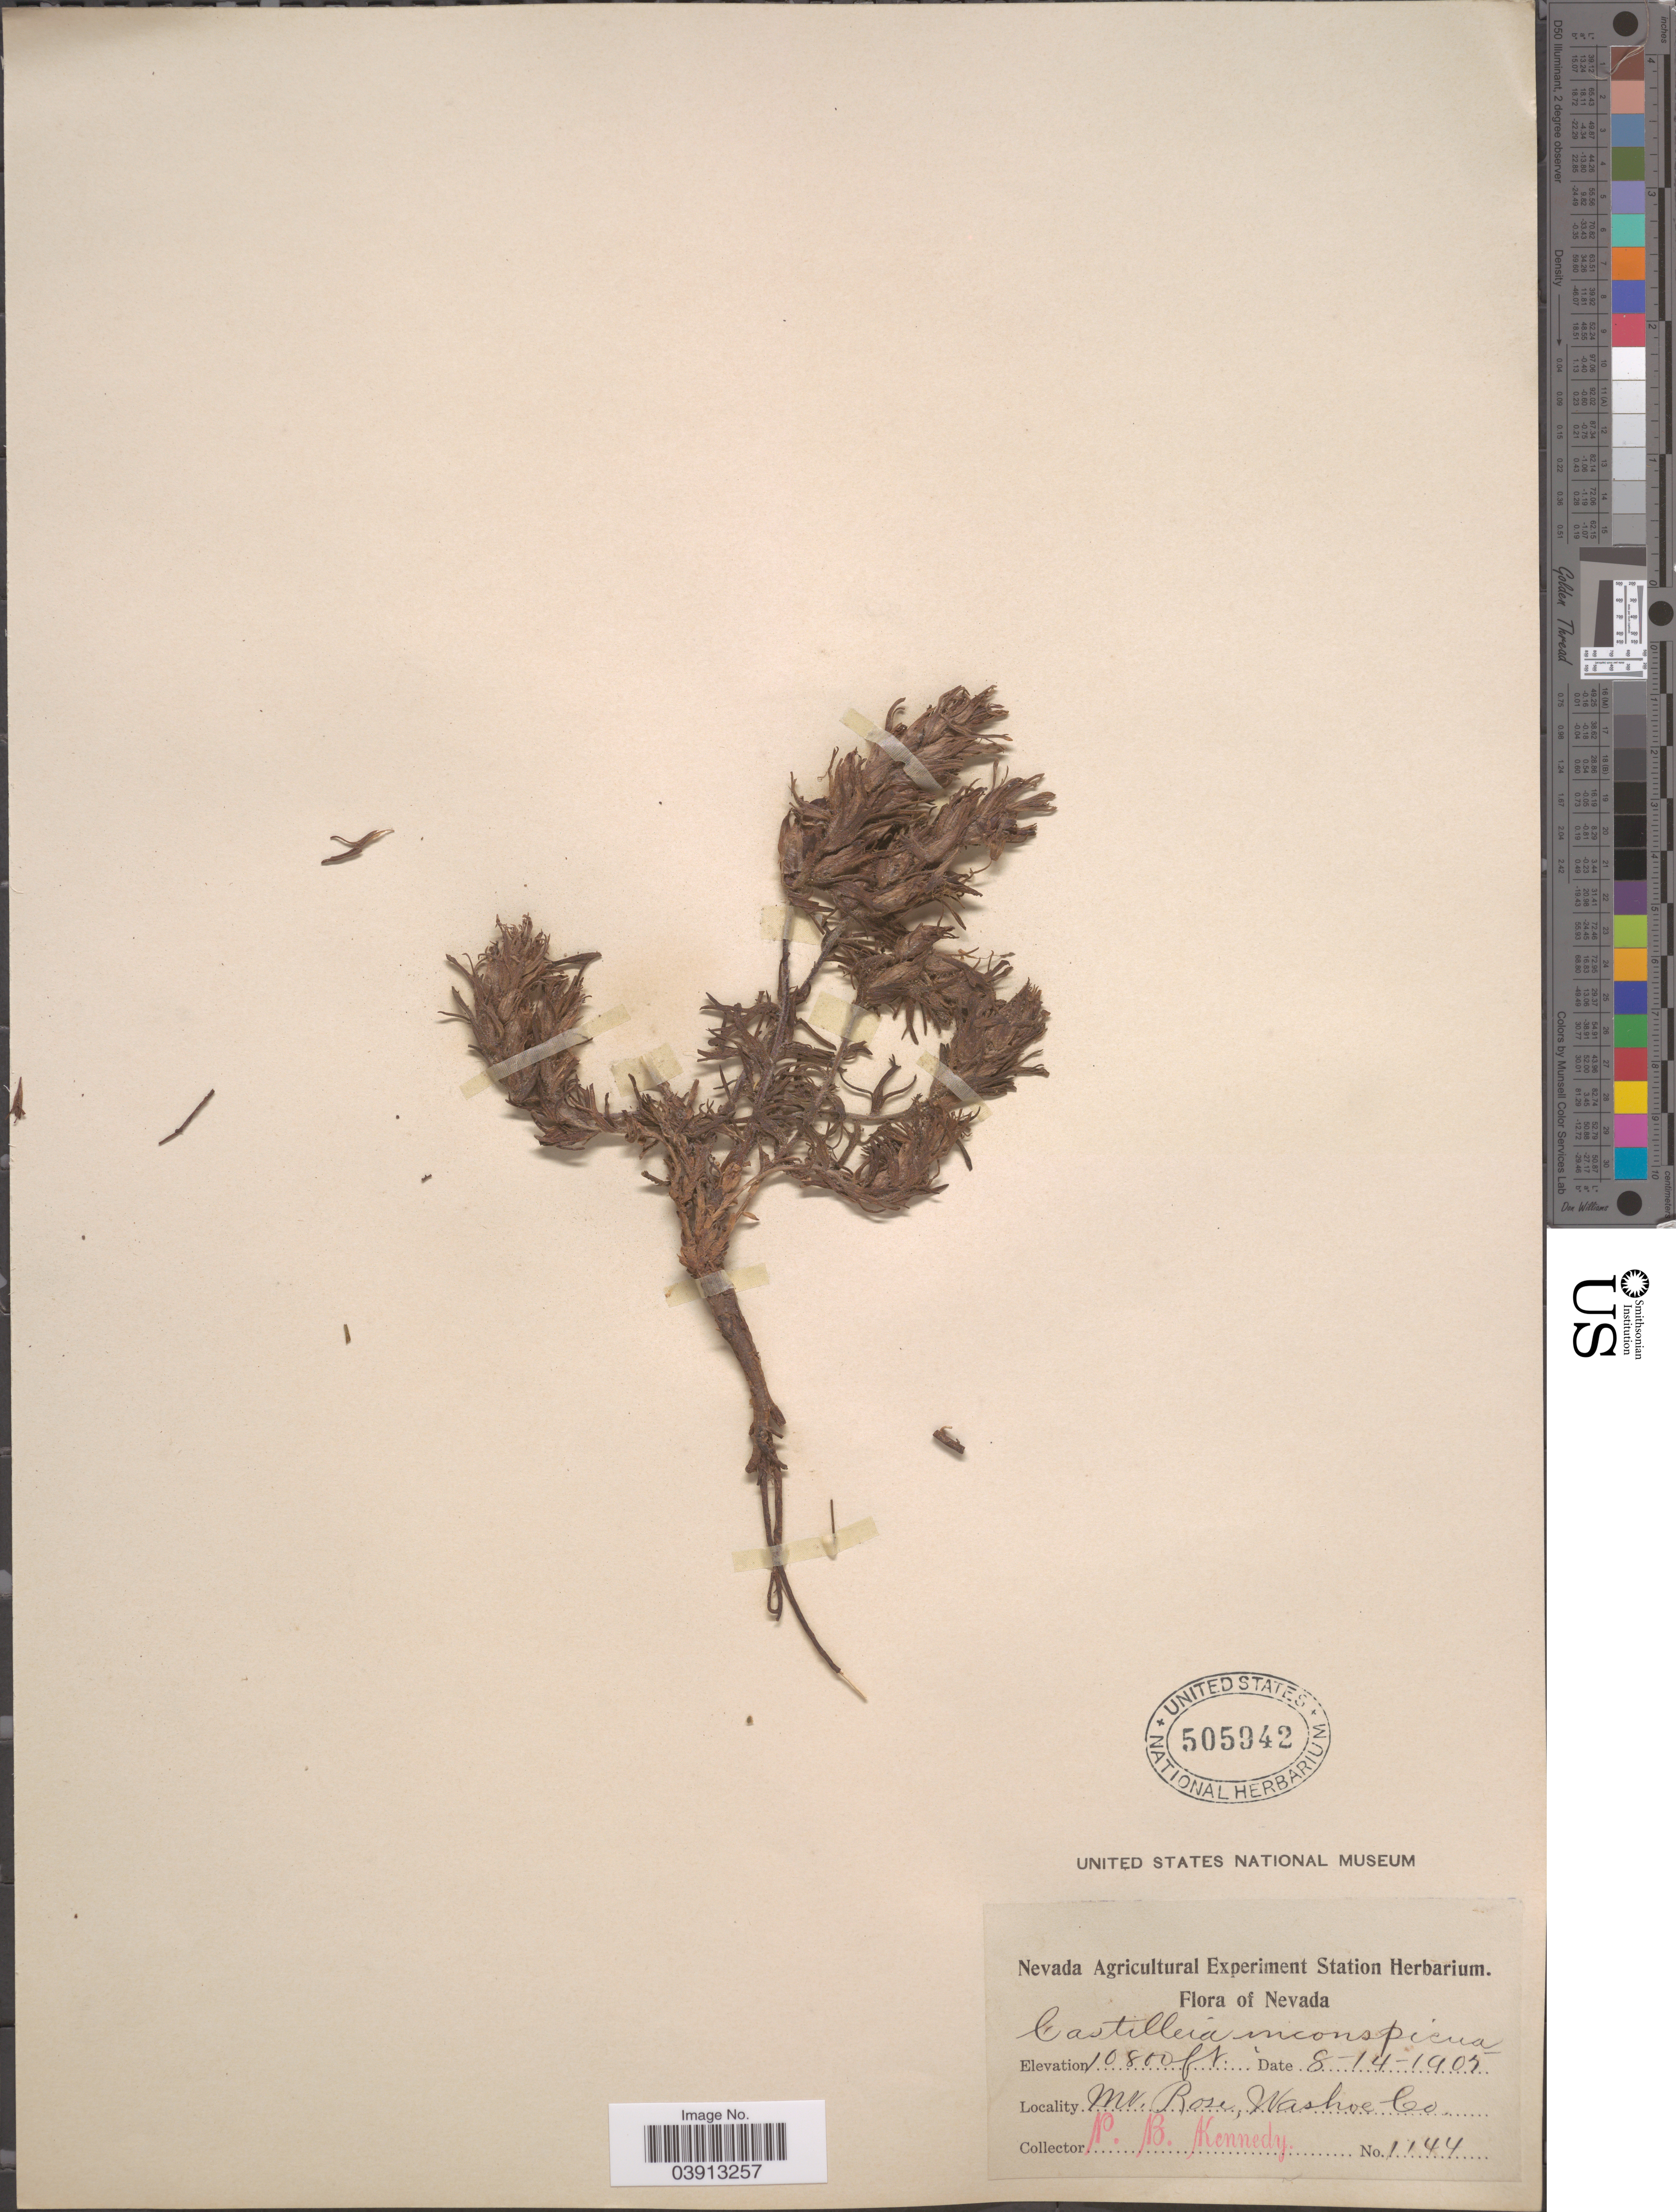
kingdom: Plantae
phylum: Tracheophyta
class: Magnoliopsida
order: Lamiales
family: Orobanchaceae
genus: Castilleja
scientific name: Castilleja nana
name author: Eastw.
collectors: P. B. Kennedy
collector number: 1144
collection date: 1905-08-14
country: United States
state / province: Nevada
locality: Mt. Rose, Washoe Co.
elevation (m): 3292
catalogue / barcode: US 505942